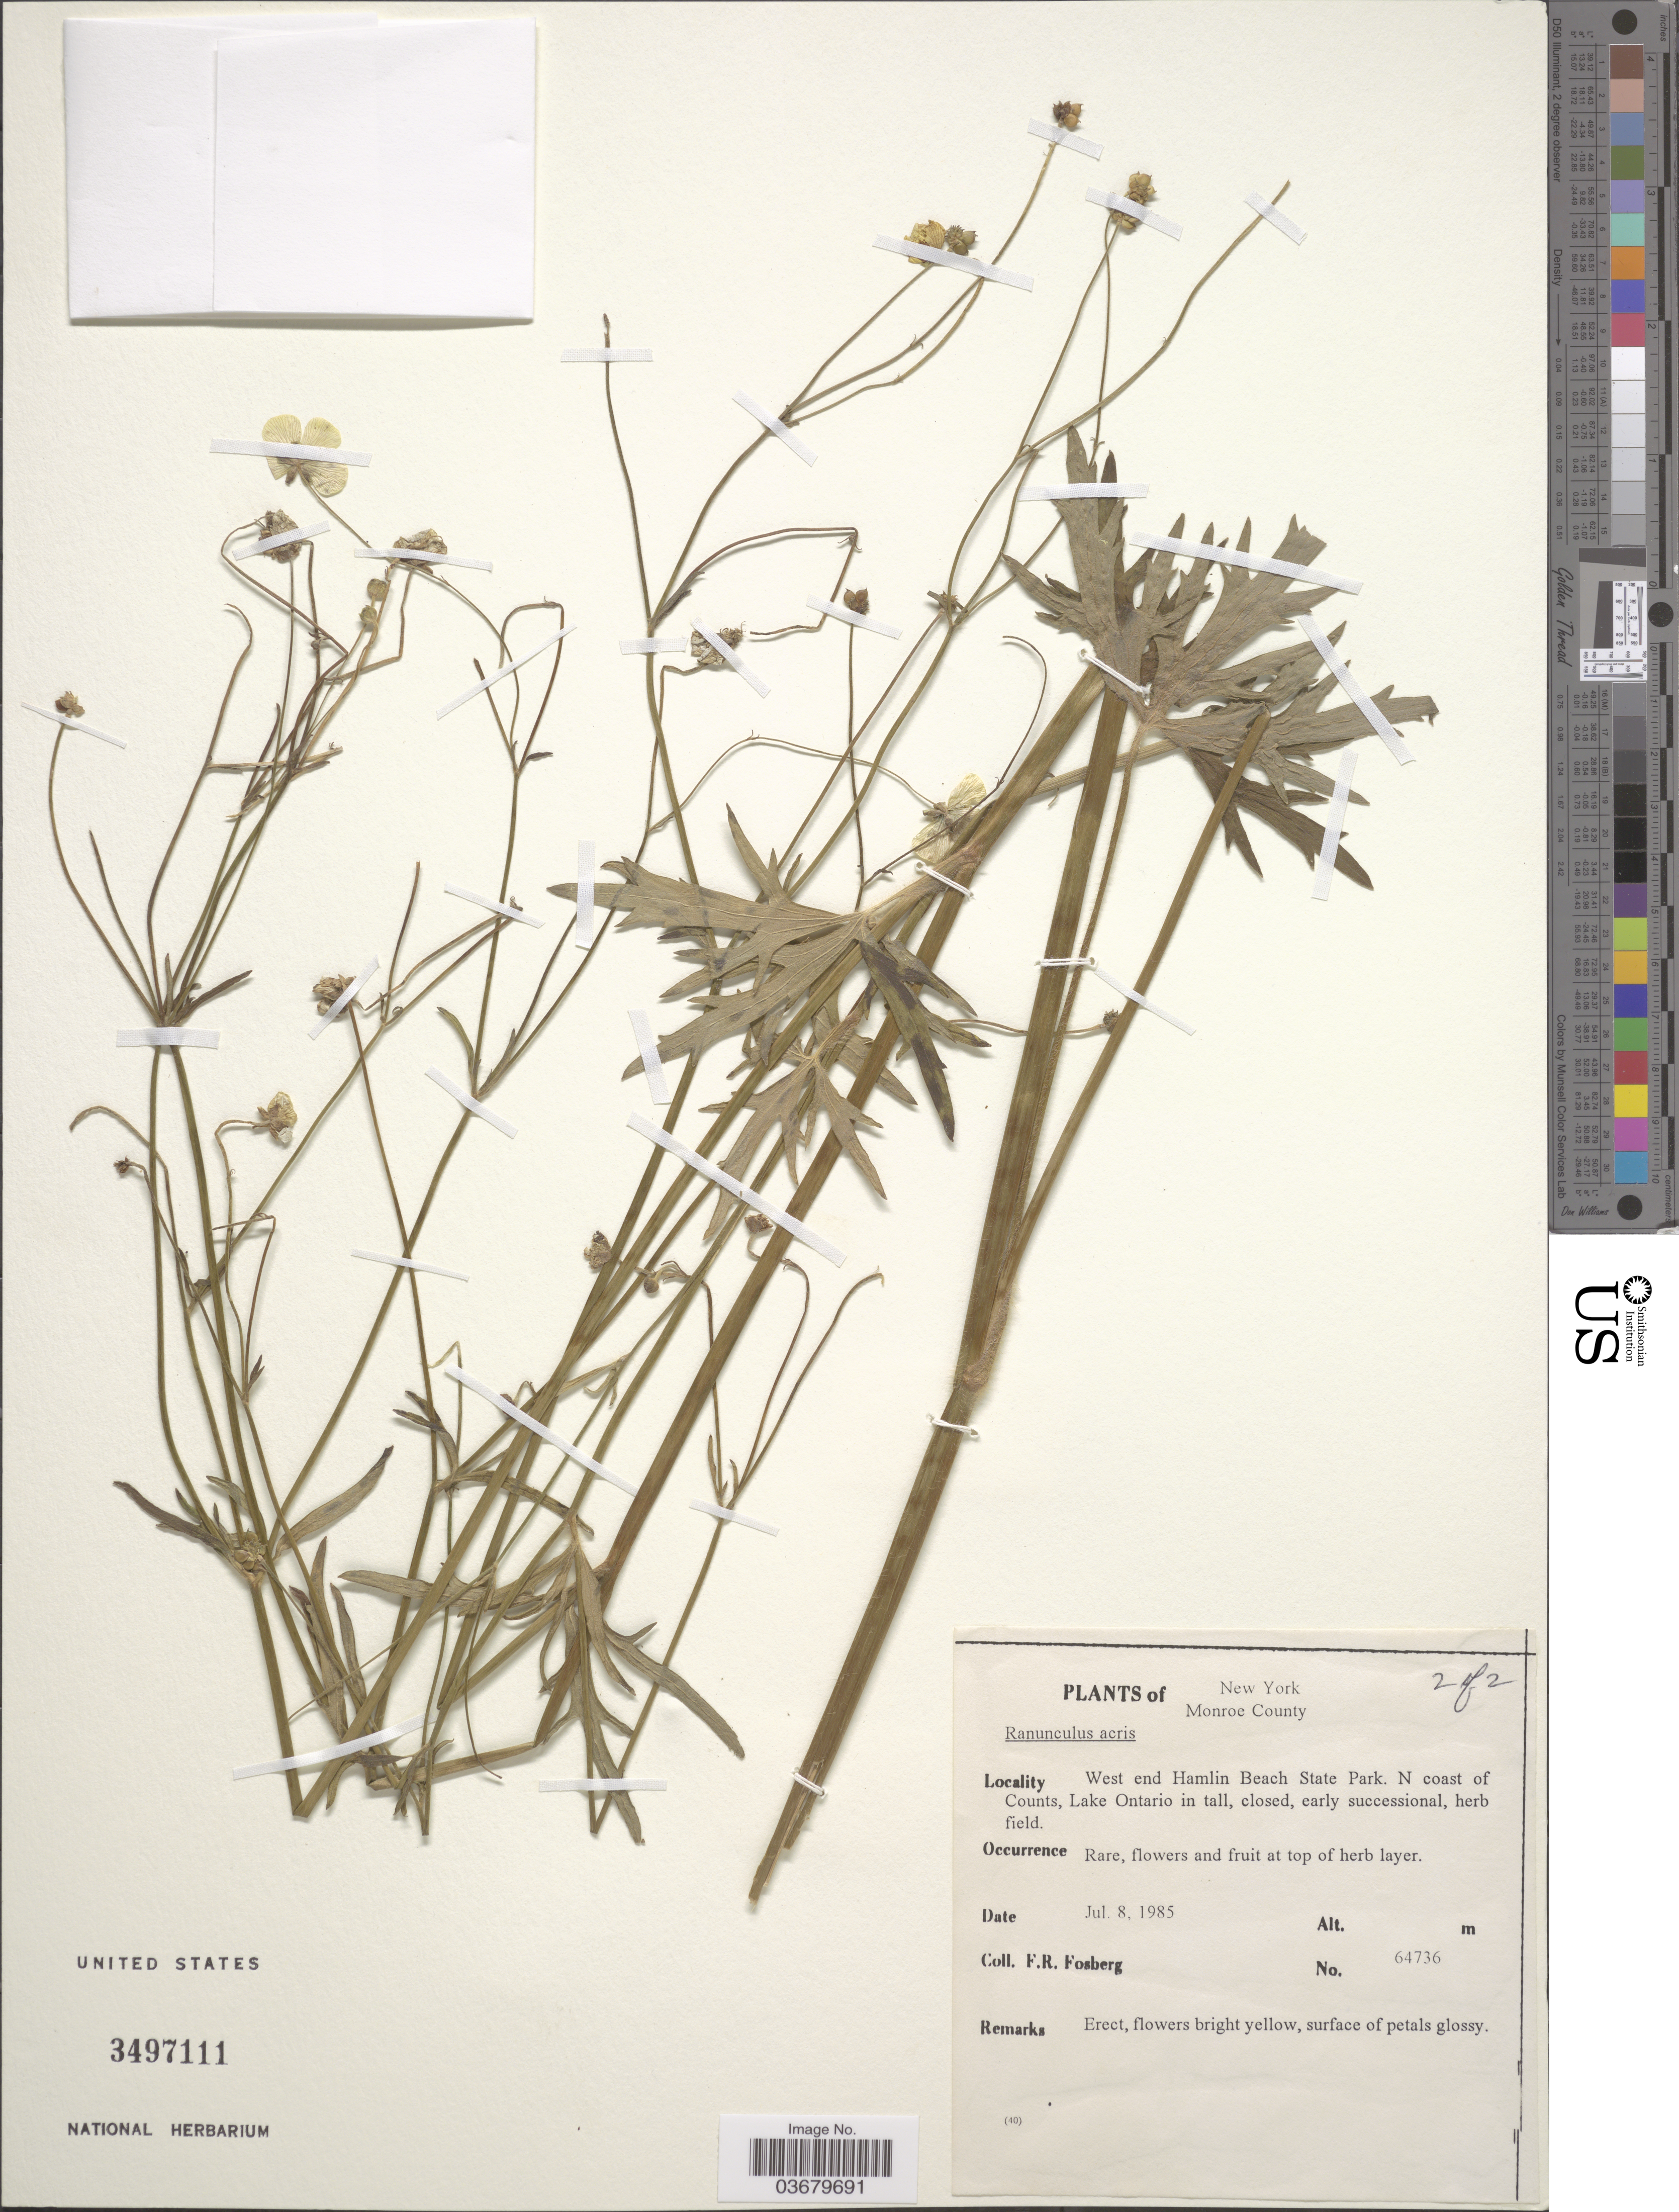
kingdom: Plantae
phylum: Tracheophyta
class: Magnoliopsida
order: Ranunculales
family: Ranunculaceae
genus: Ranunculus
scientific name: Ranunculus acris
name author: L.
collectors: F. R. Fosberg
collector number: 64736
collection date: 1985-07-08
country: United States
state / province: New York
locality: Monroe County. West end Hamlin Beach State Park. N coast of Counts, Lake Ontario.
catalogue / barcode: US 3497111